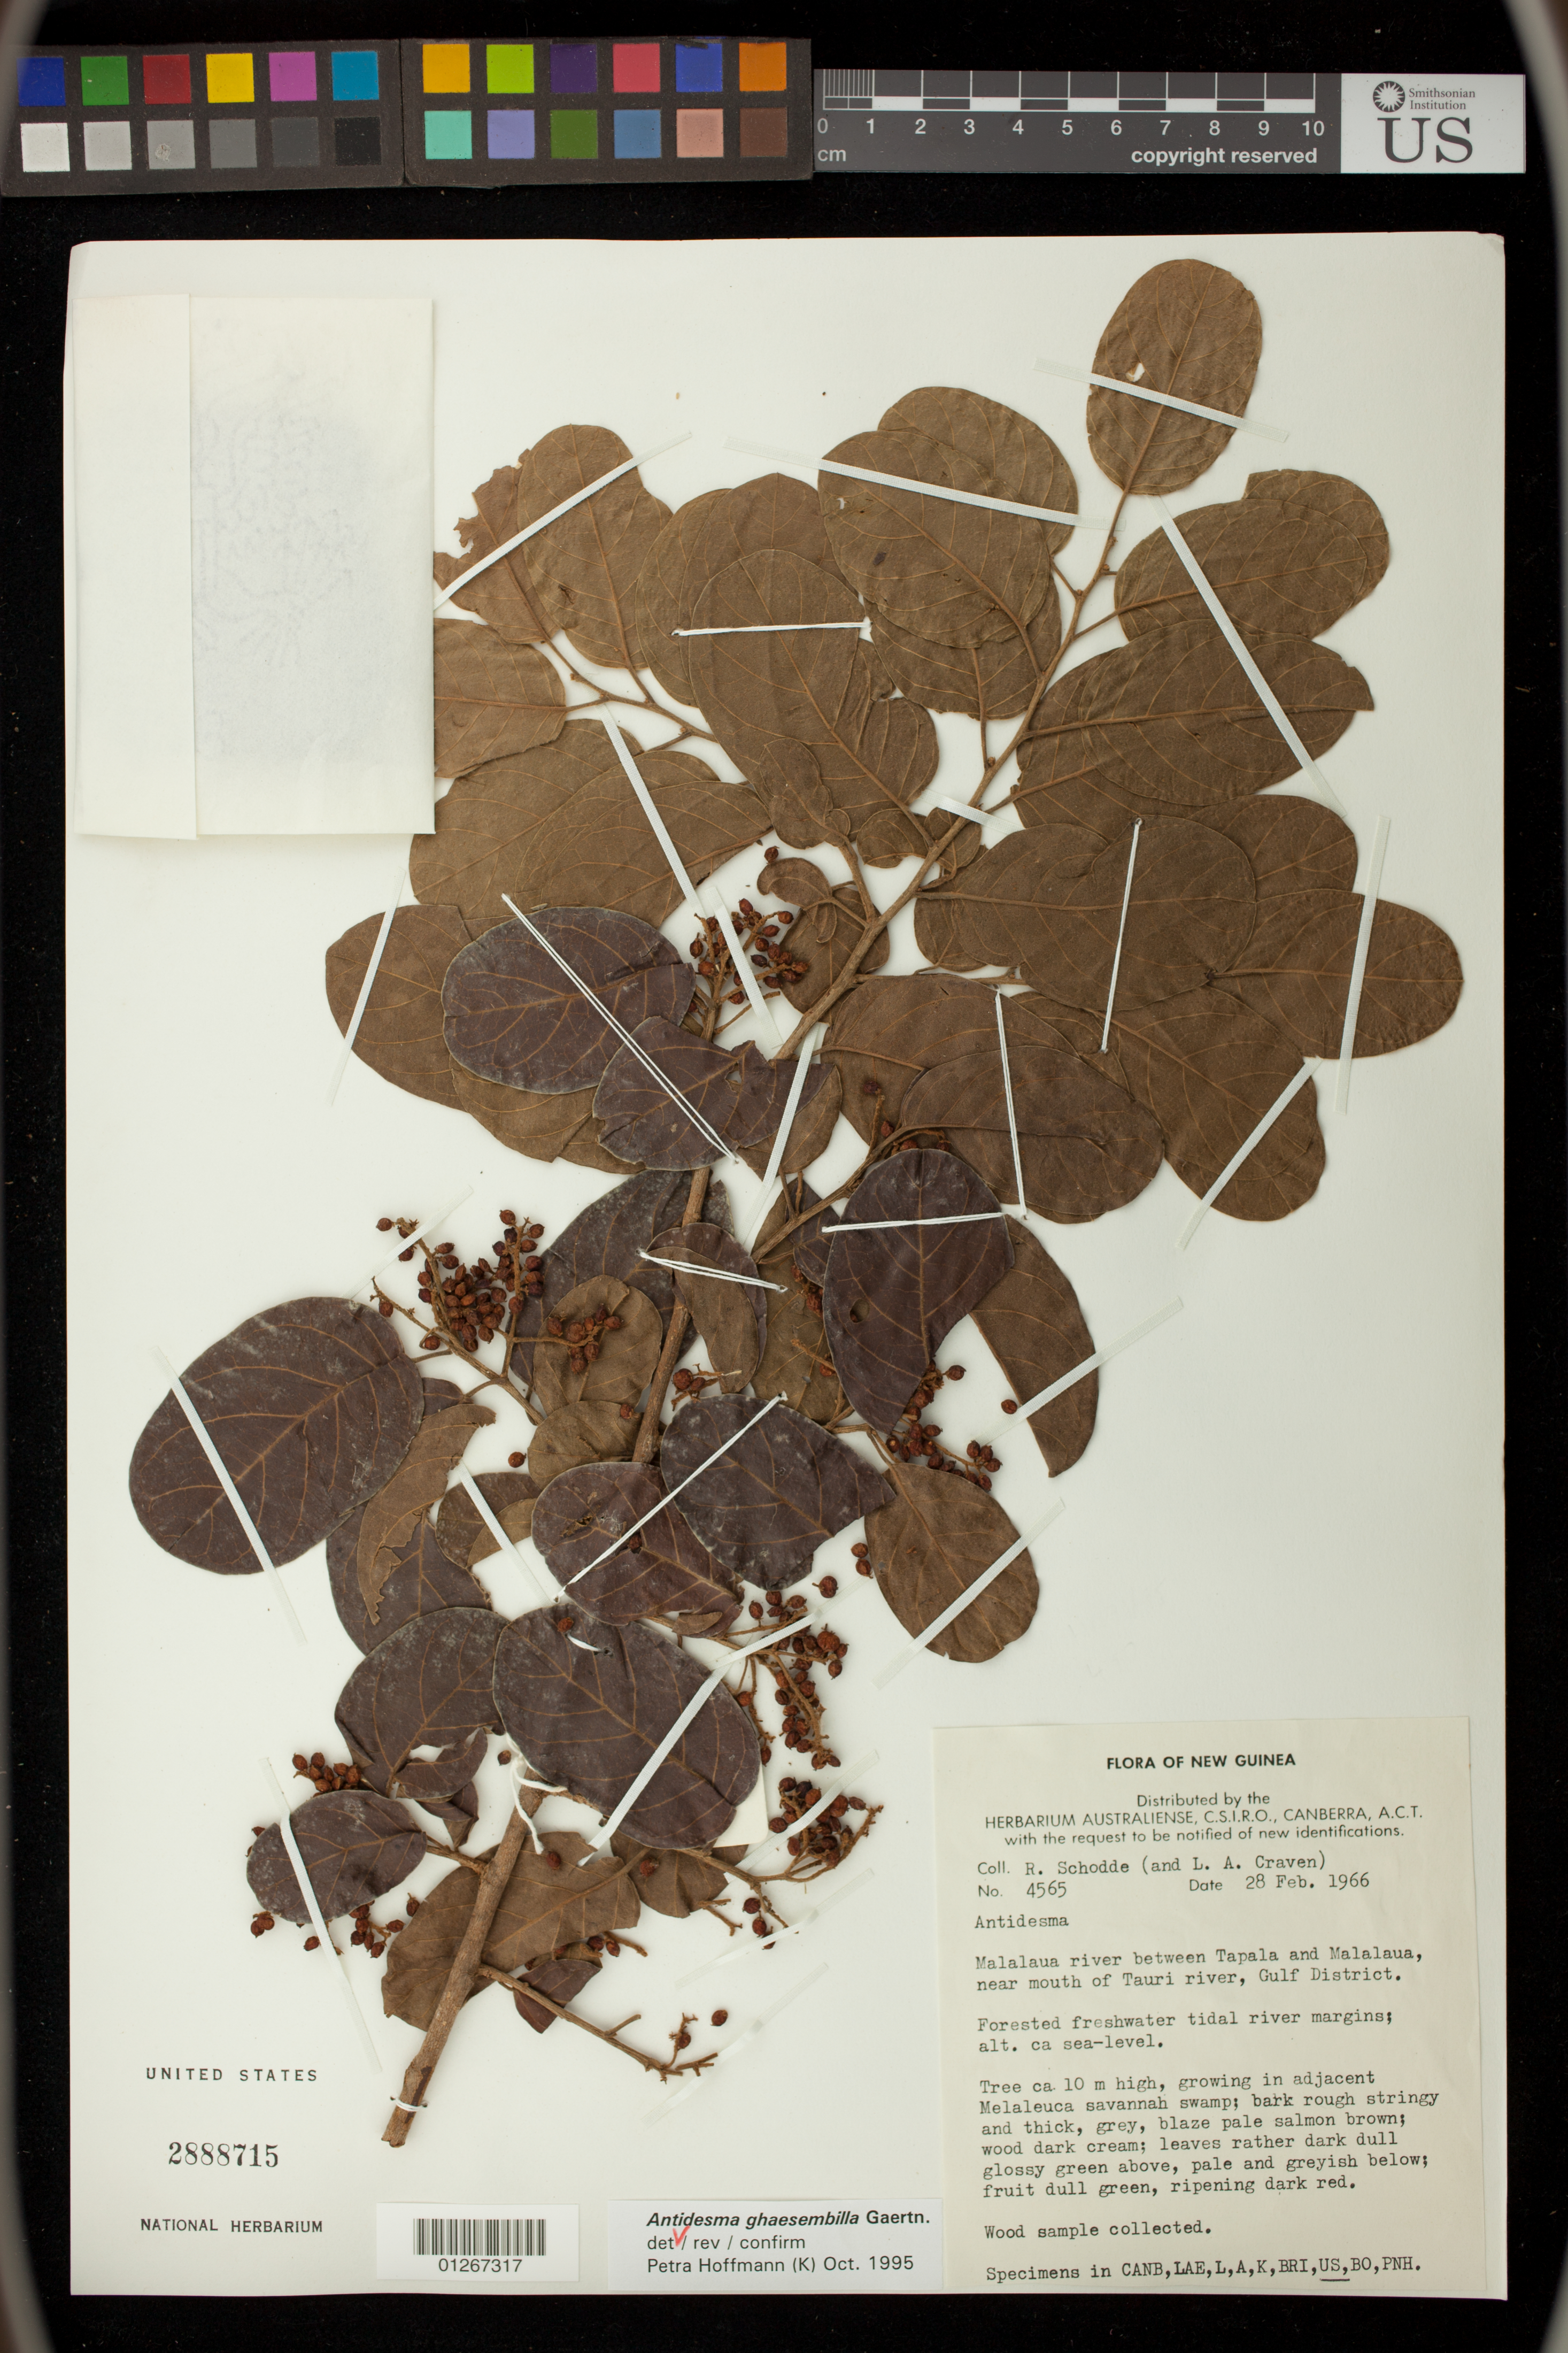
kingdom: Plantae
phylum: Tracheophyta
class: Magnoliopsida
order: Malpighiales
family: Phyllanthaceae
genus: Antidesma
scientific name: Antidesma ghaesembilla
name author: Gaertn.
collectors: R. Schodde & L. A. Craven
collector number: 4565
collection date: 1966-02-28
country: Papua New Guinea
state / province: Gulf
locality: Malalaua river between Tapala and Malalaua, near mouth of Tauri river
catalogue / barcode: US 2888715